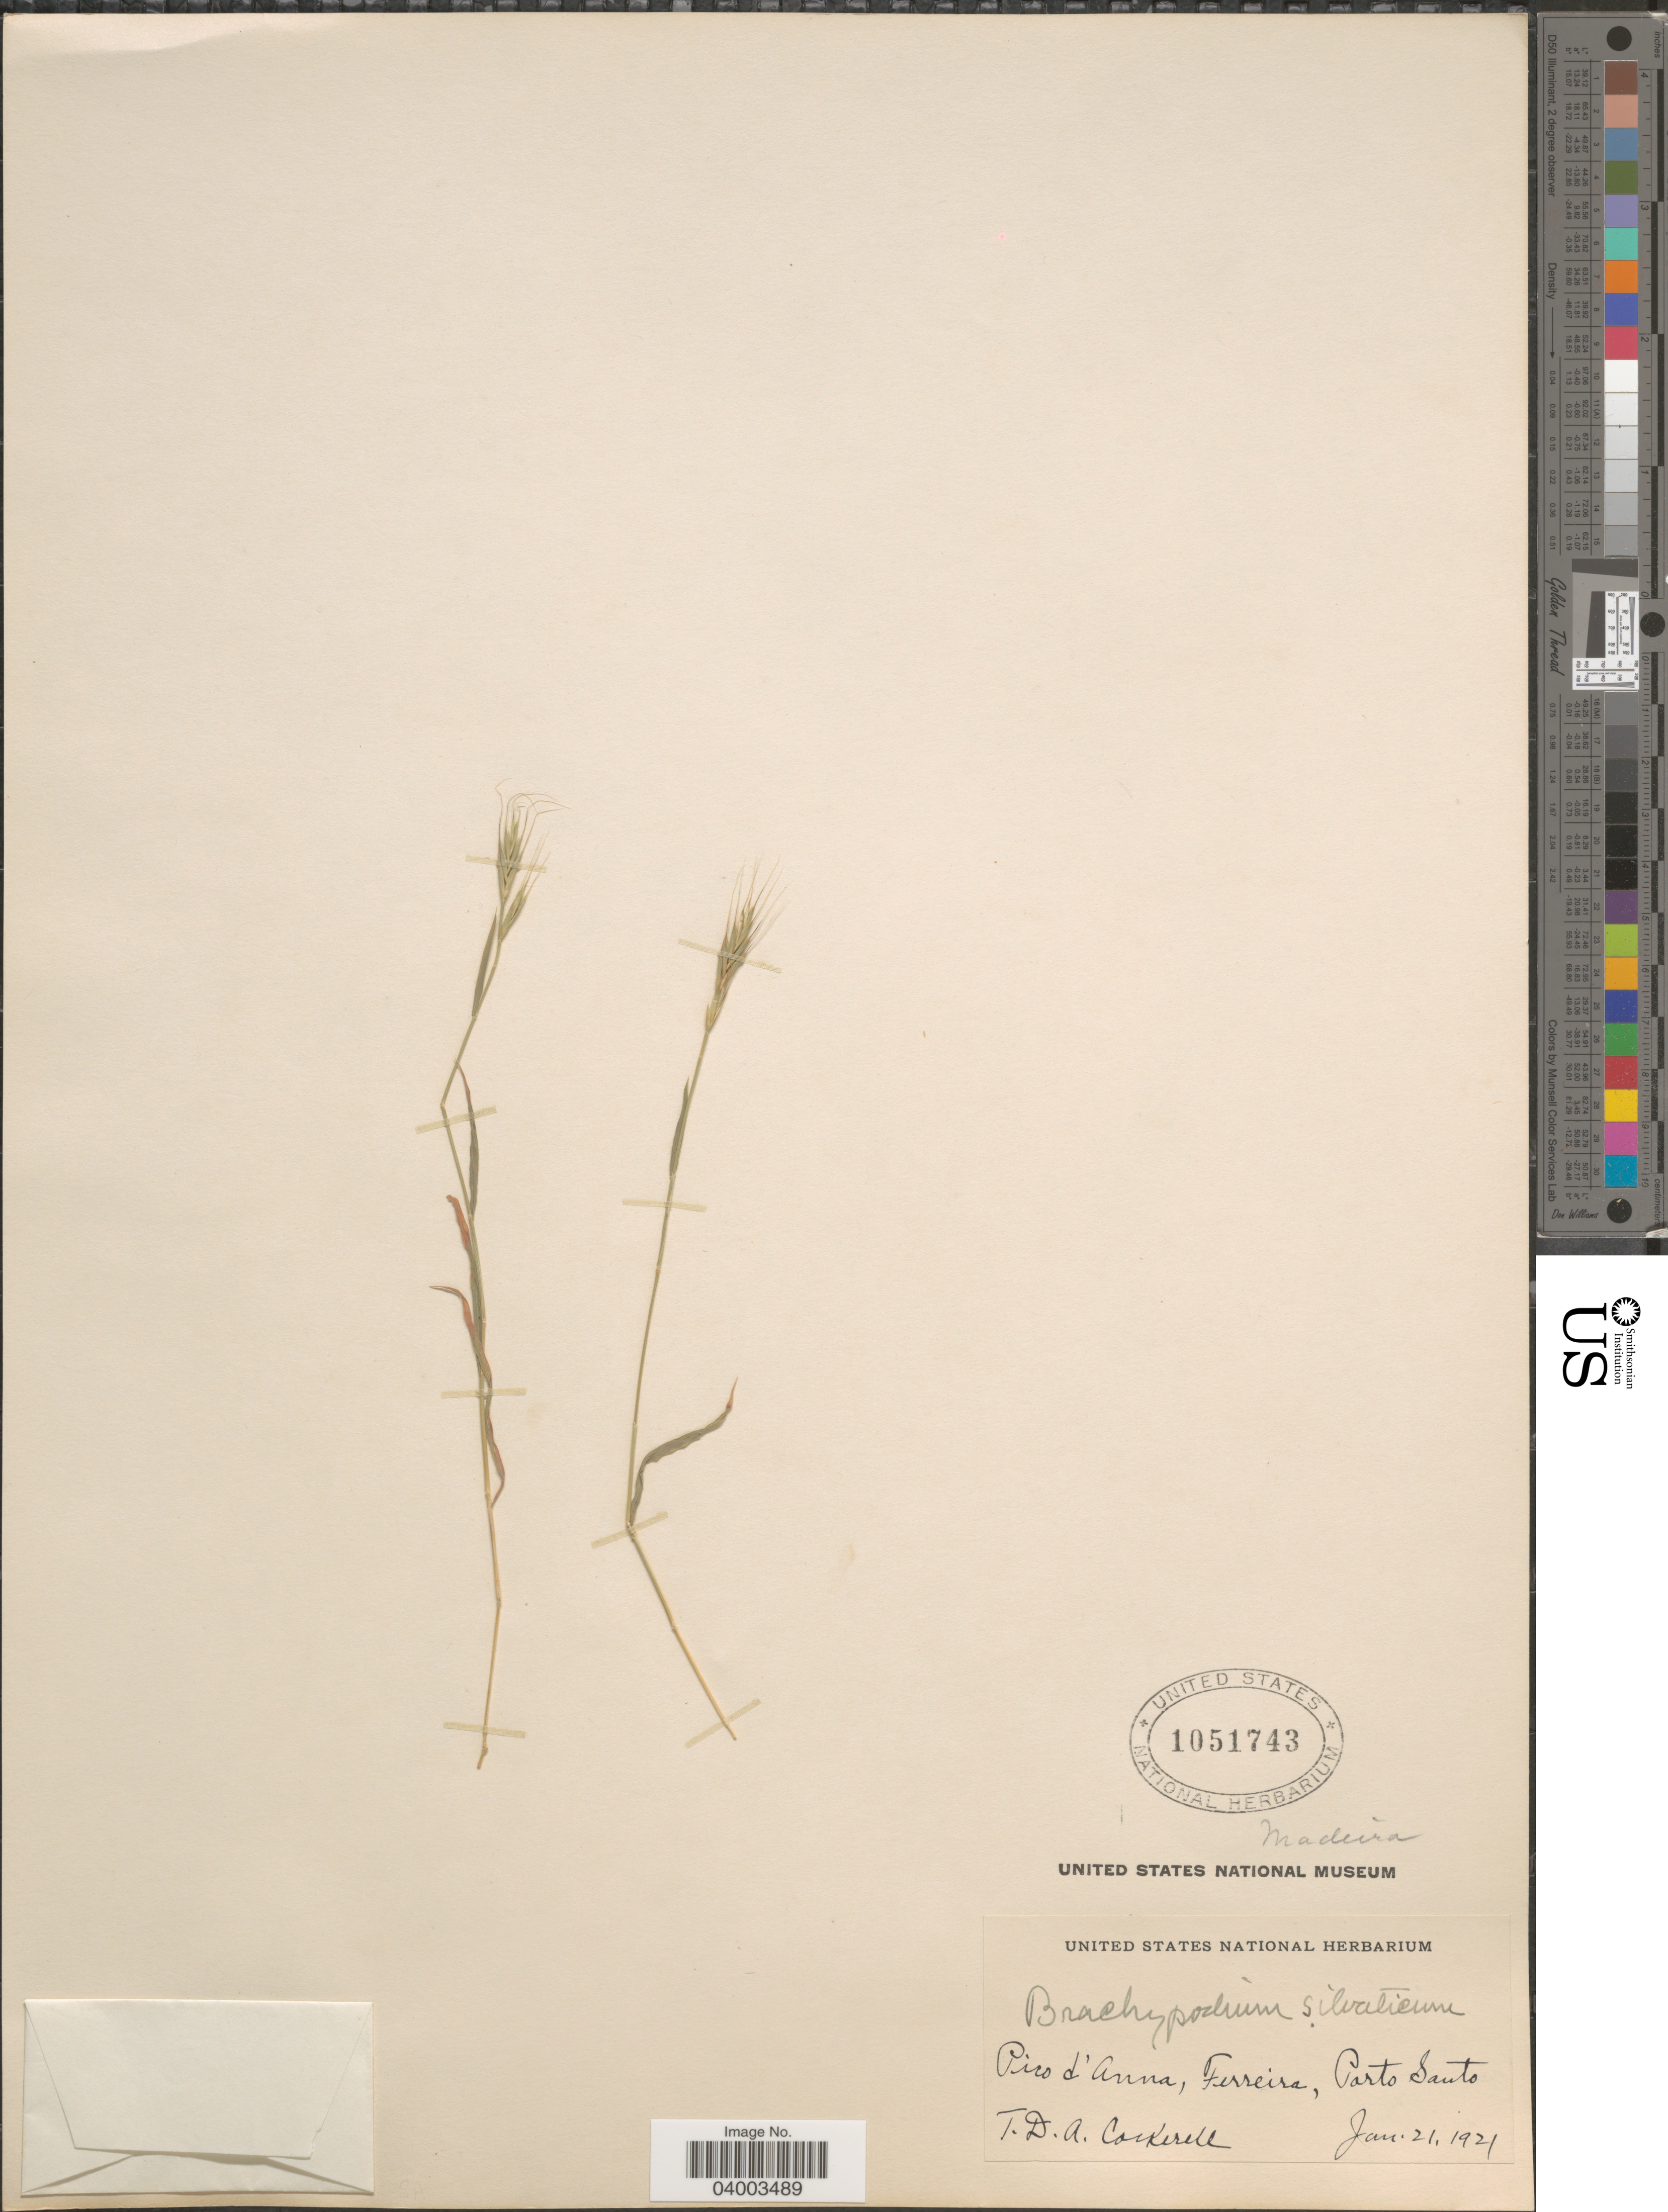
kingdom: Plantae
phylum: Tracheophyta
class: Liliopsida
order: Poales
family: Poaceae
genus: Brachypodium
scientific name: Brachypodium sylvaticum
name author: (Huds.) P. Beauv.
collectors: T. Cockerell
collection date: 1921-01-21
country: Portugal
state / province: Madeira (Aut. Reg.)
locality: Pico d' Anna, Ferreira.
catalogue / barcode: US 1051743